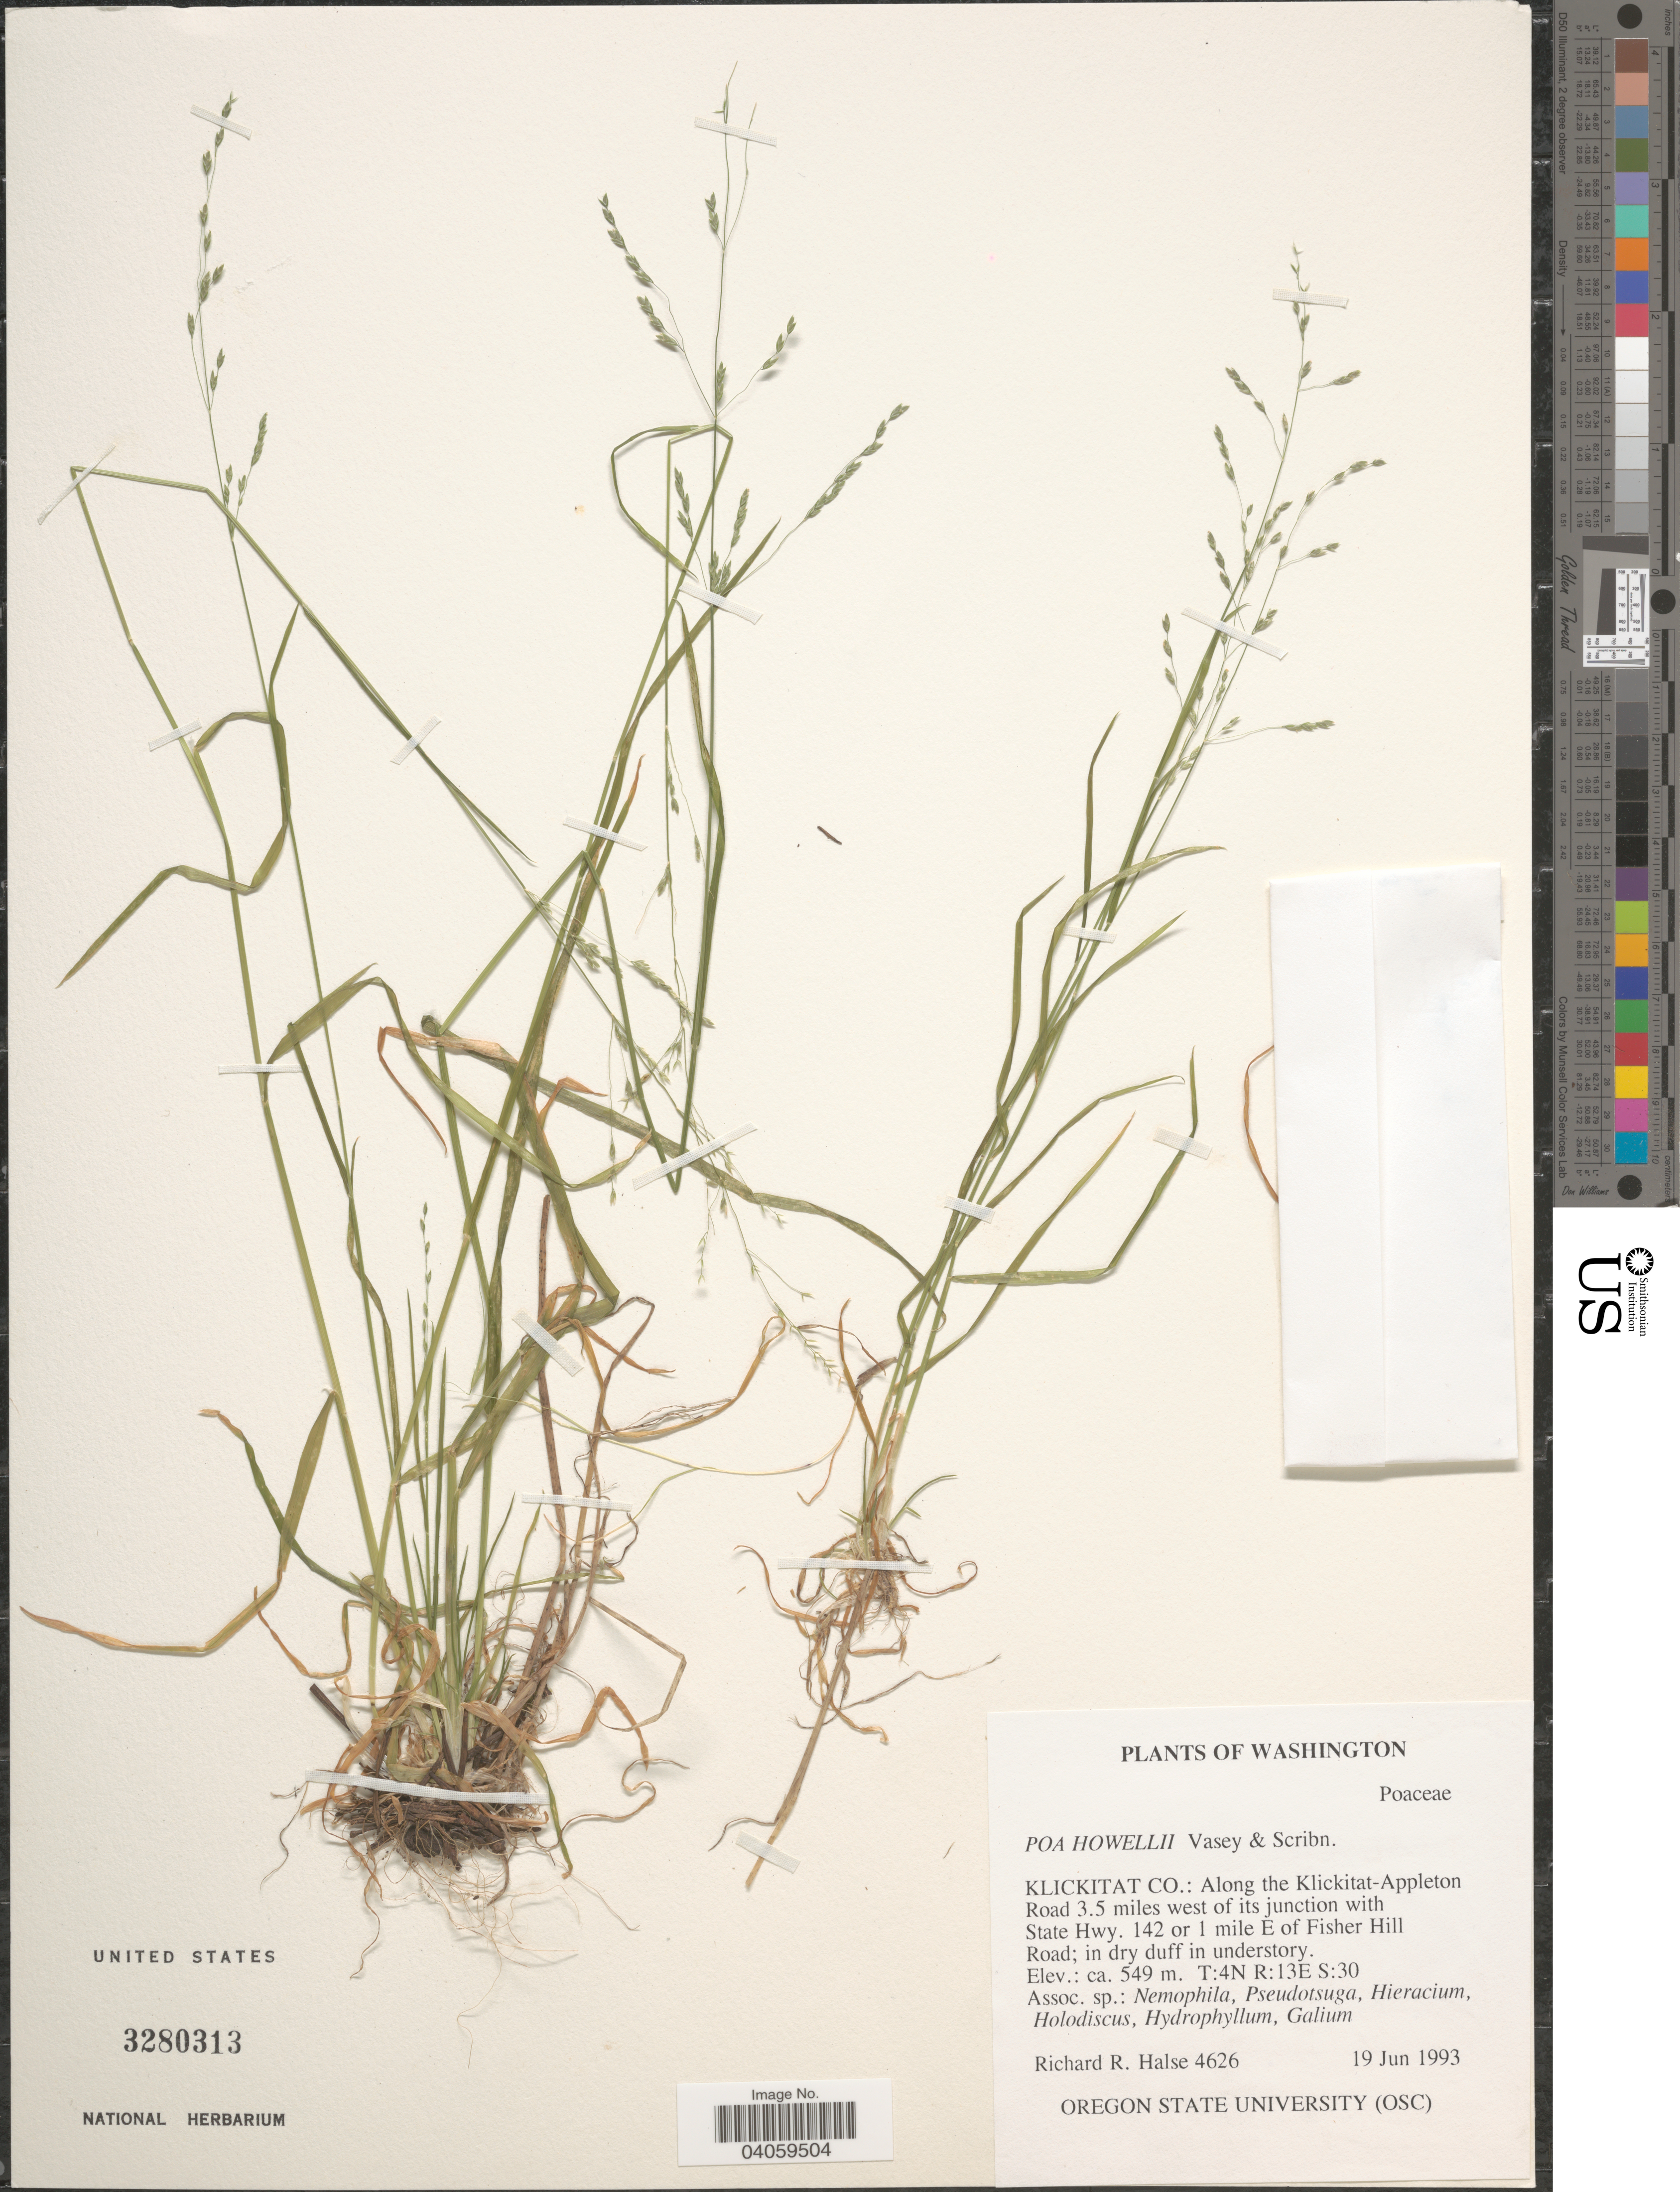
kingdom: Plantae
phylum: Tracheophyta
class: Liliopsida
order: Poales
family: Poaceae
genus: Poa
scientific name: Poa howellii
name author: Vasey & Scribn.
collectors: R. Halse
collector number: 4626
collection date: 1993-06-19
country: United States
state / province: Washington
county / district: Klickitat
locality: Klickitat Co.: Along the Klickitat-Appleton Road 3.5 miles west of its junction with State Hwy. 142 or 1 mile E of Fisher Hill Road. T:4N R:13E S:30.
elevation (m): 549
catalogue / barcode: US 3280313